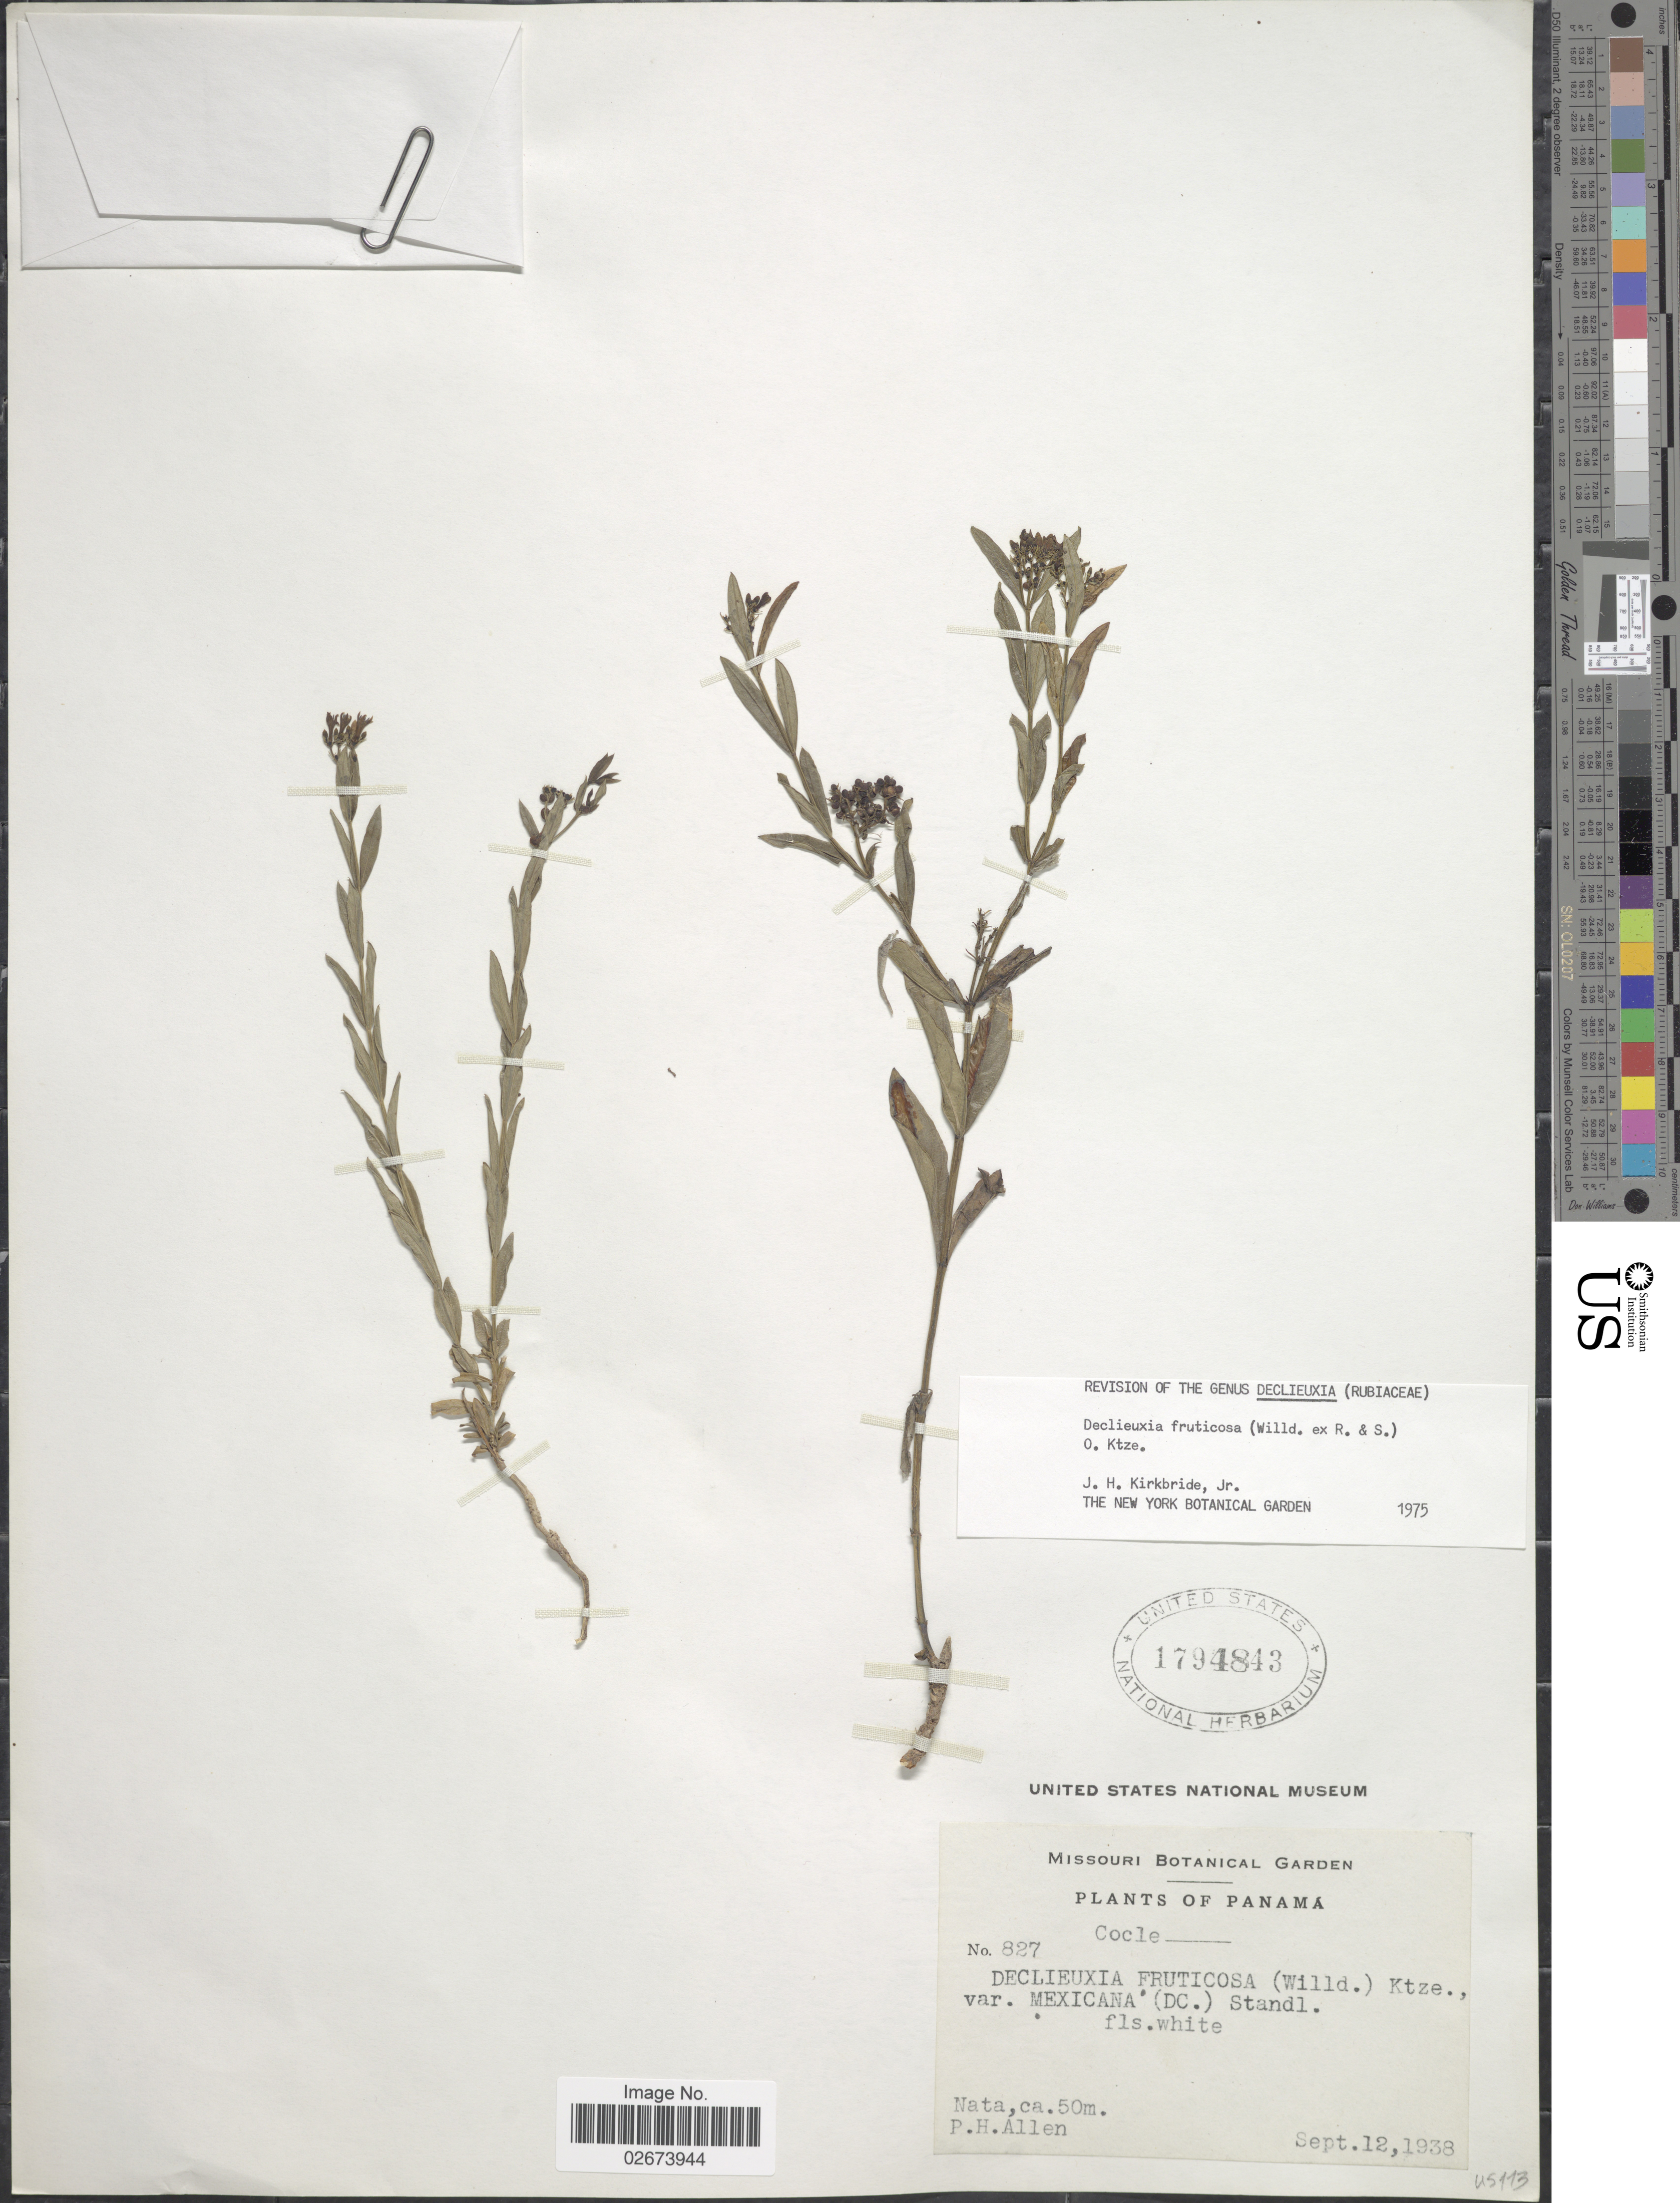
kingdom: Plantae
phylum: Tracheophyta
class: Magnoliopsida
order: Gentianales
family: Rubiaceae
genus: Declieuxia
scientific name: Declieuxia fruticosa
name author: (Willd. ex Roem. & Schult.) Kuntze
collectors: P. H. Allen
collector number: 827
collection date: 1938-09-12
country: Panama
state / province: Coclé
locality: Nata.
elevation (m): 50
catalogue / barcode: US 1794843